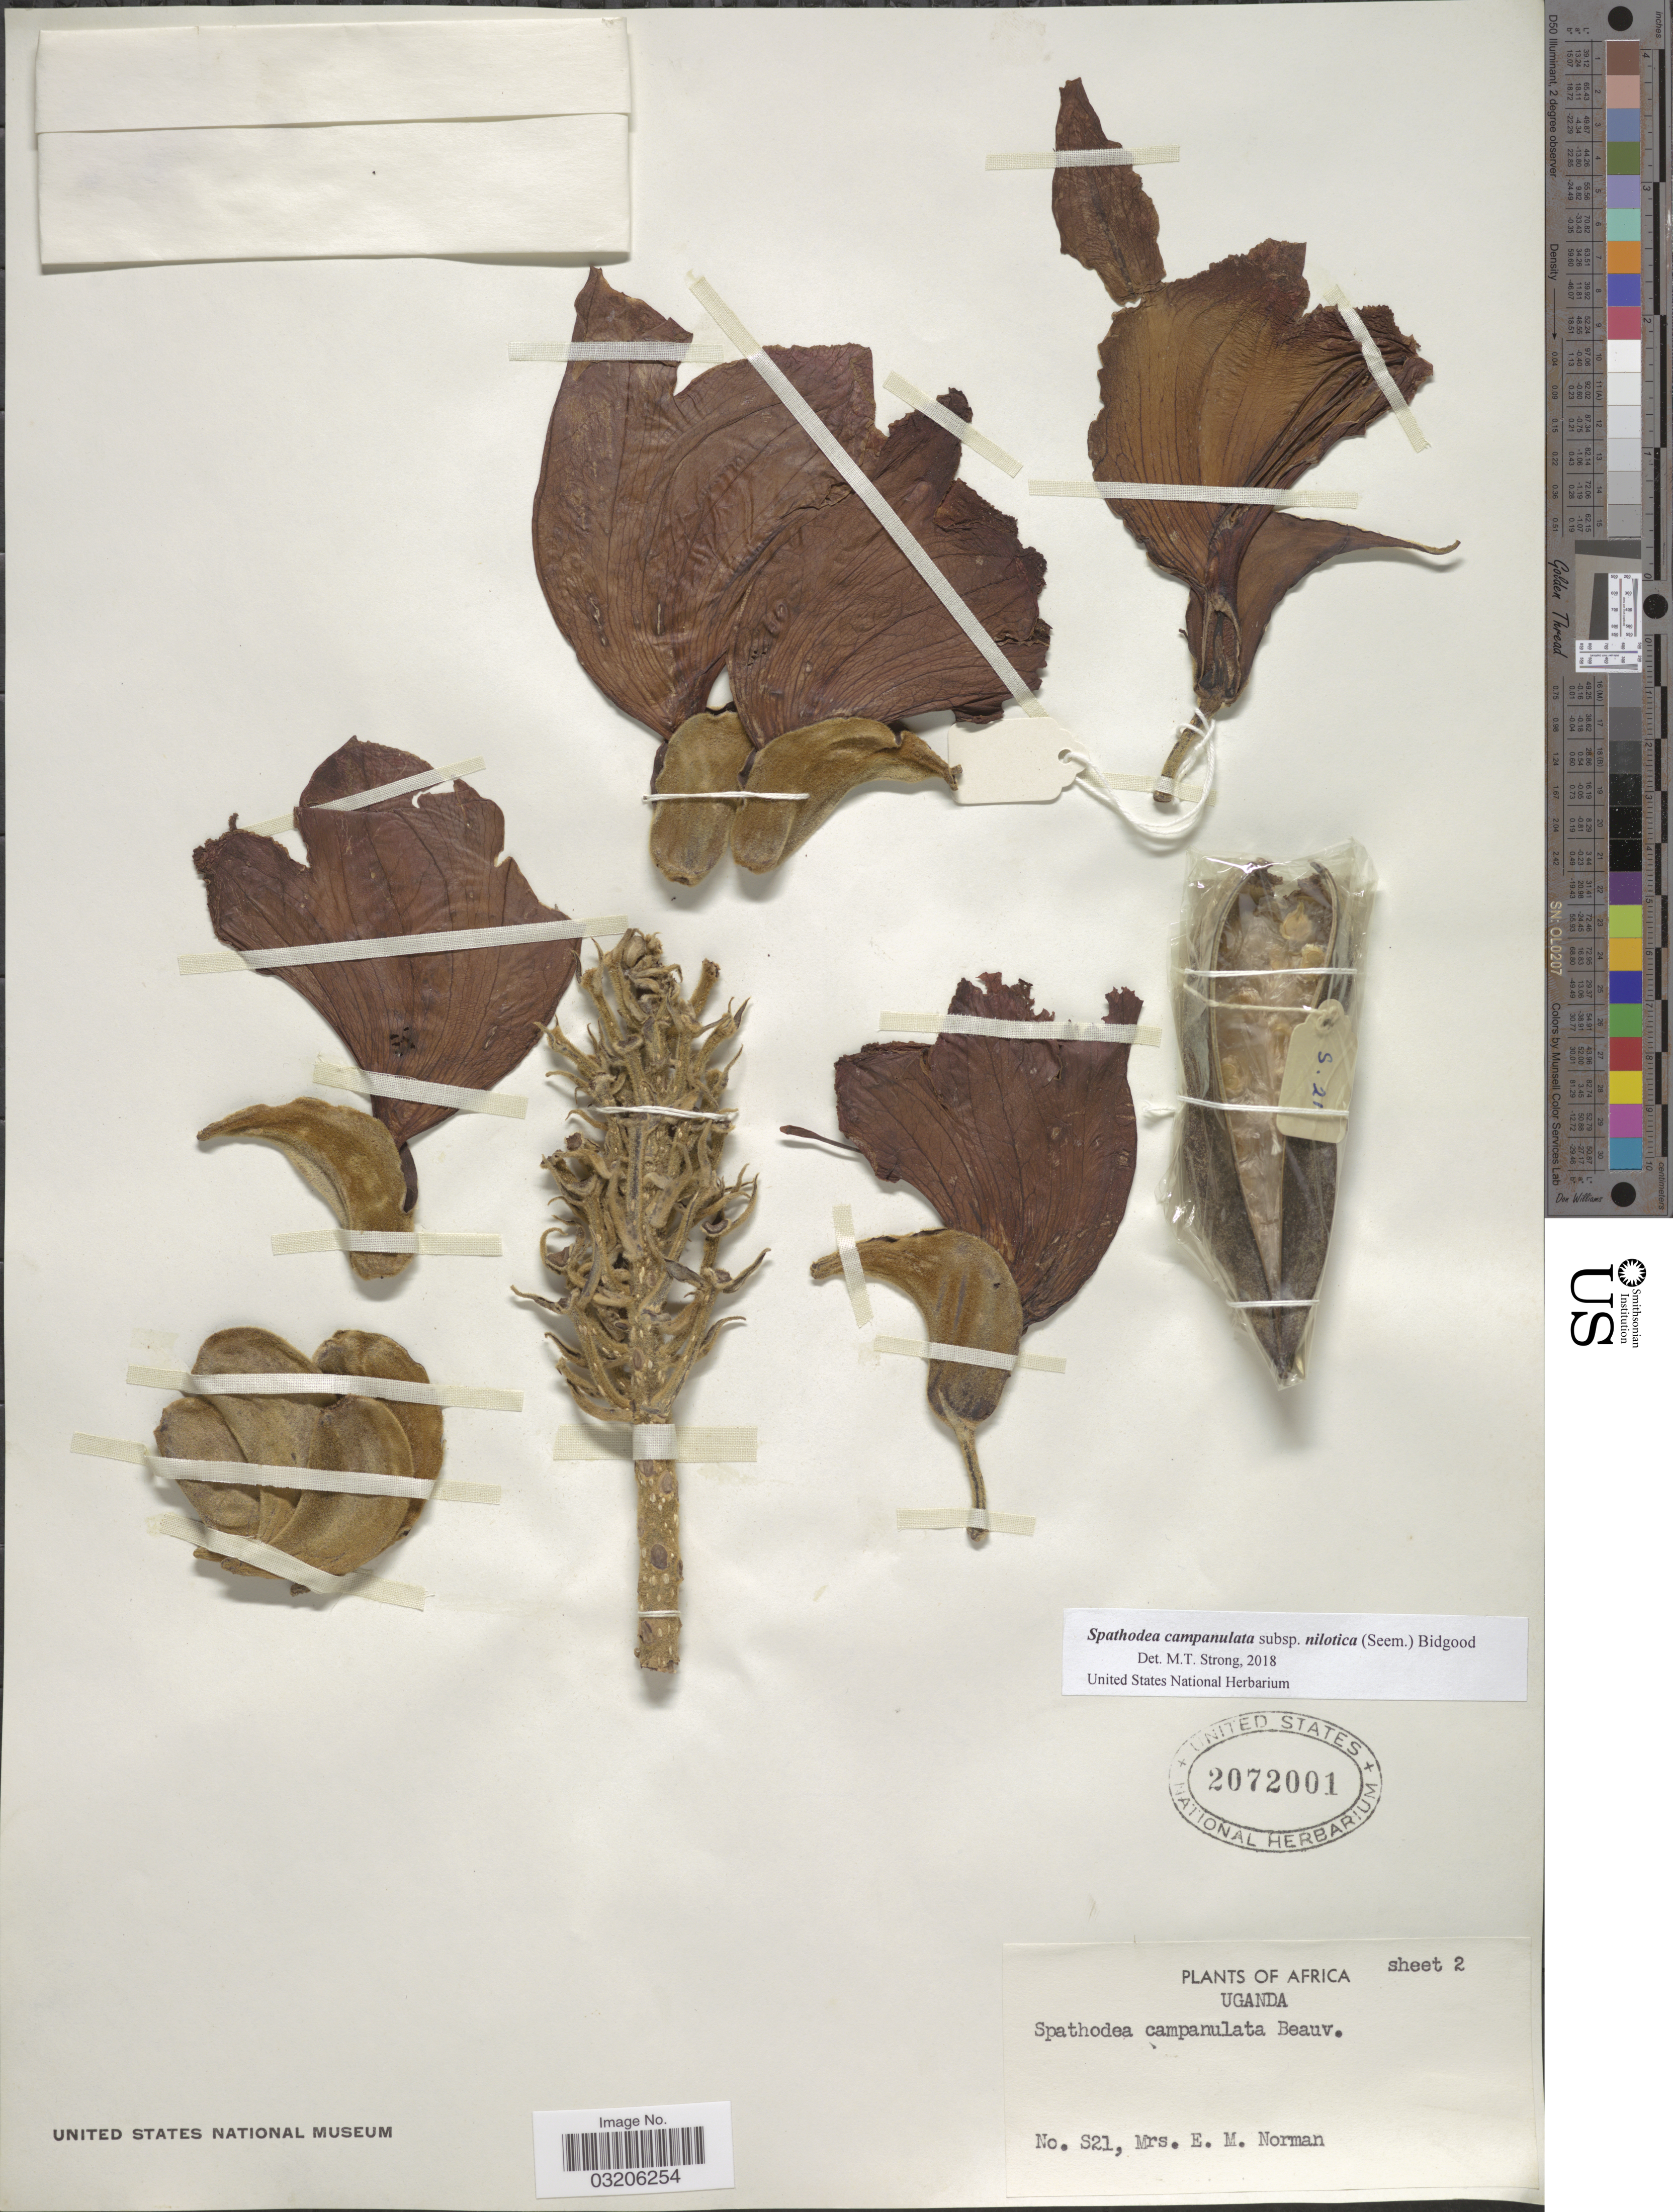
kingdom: Plantae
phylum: Tracheophyta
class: Magnoliopsida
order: Lamiales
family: Bignoniaceae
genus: Spathodea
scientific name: Spathodea campanulata subsp. nilotica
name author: (Seem.) Bidgood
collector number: S21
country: Uganda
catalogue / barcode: US 2072001